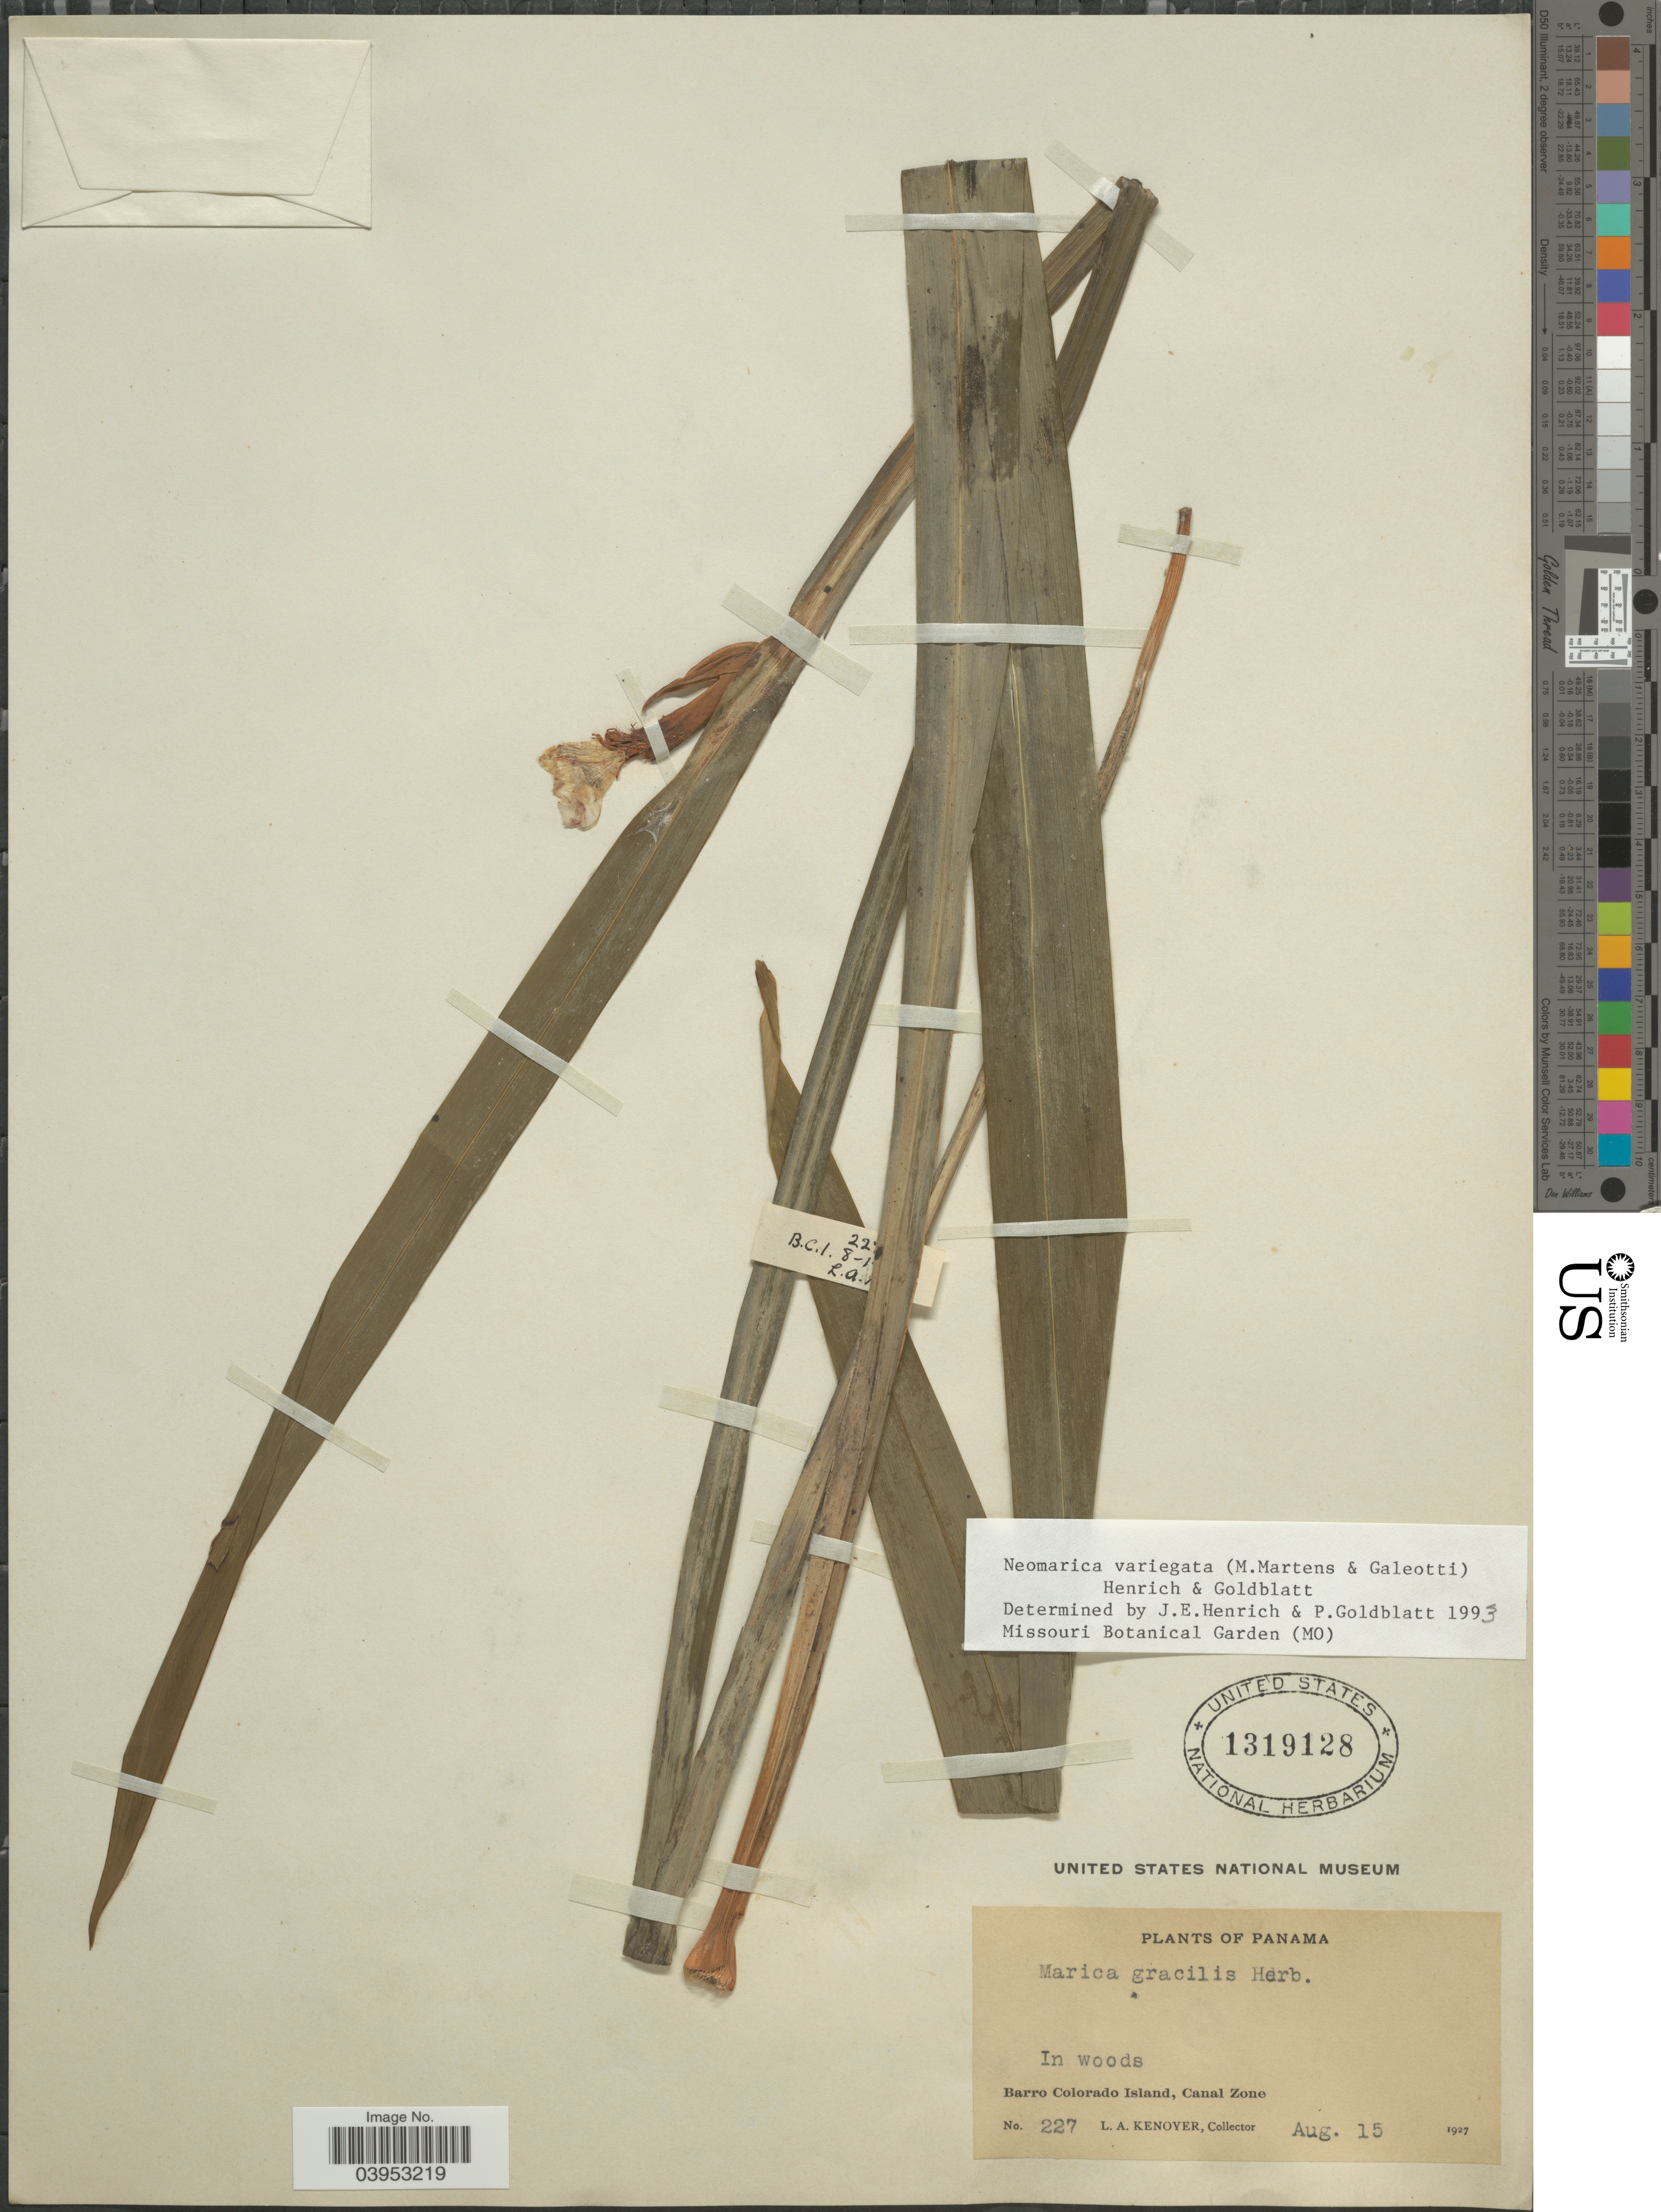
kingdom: Plantae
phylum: Tracheophyta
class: Liliopsida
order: Asparagales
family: Iridaceae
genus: Neomarica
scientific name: Neomarica variegata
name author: (M. Martens & Galeotti) Henrich & Goldblatt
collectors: L. A. Kenoyer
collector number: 227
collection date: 1927-08-15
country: Panama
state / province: Panamá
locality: Barro Colorado Island, Canal Zone.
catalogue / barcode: US 1319128